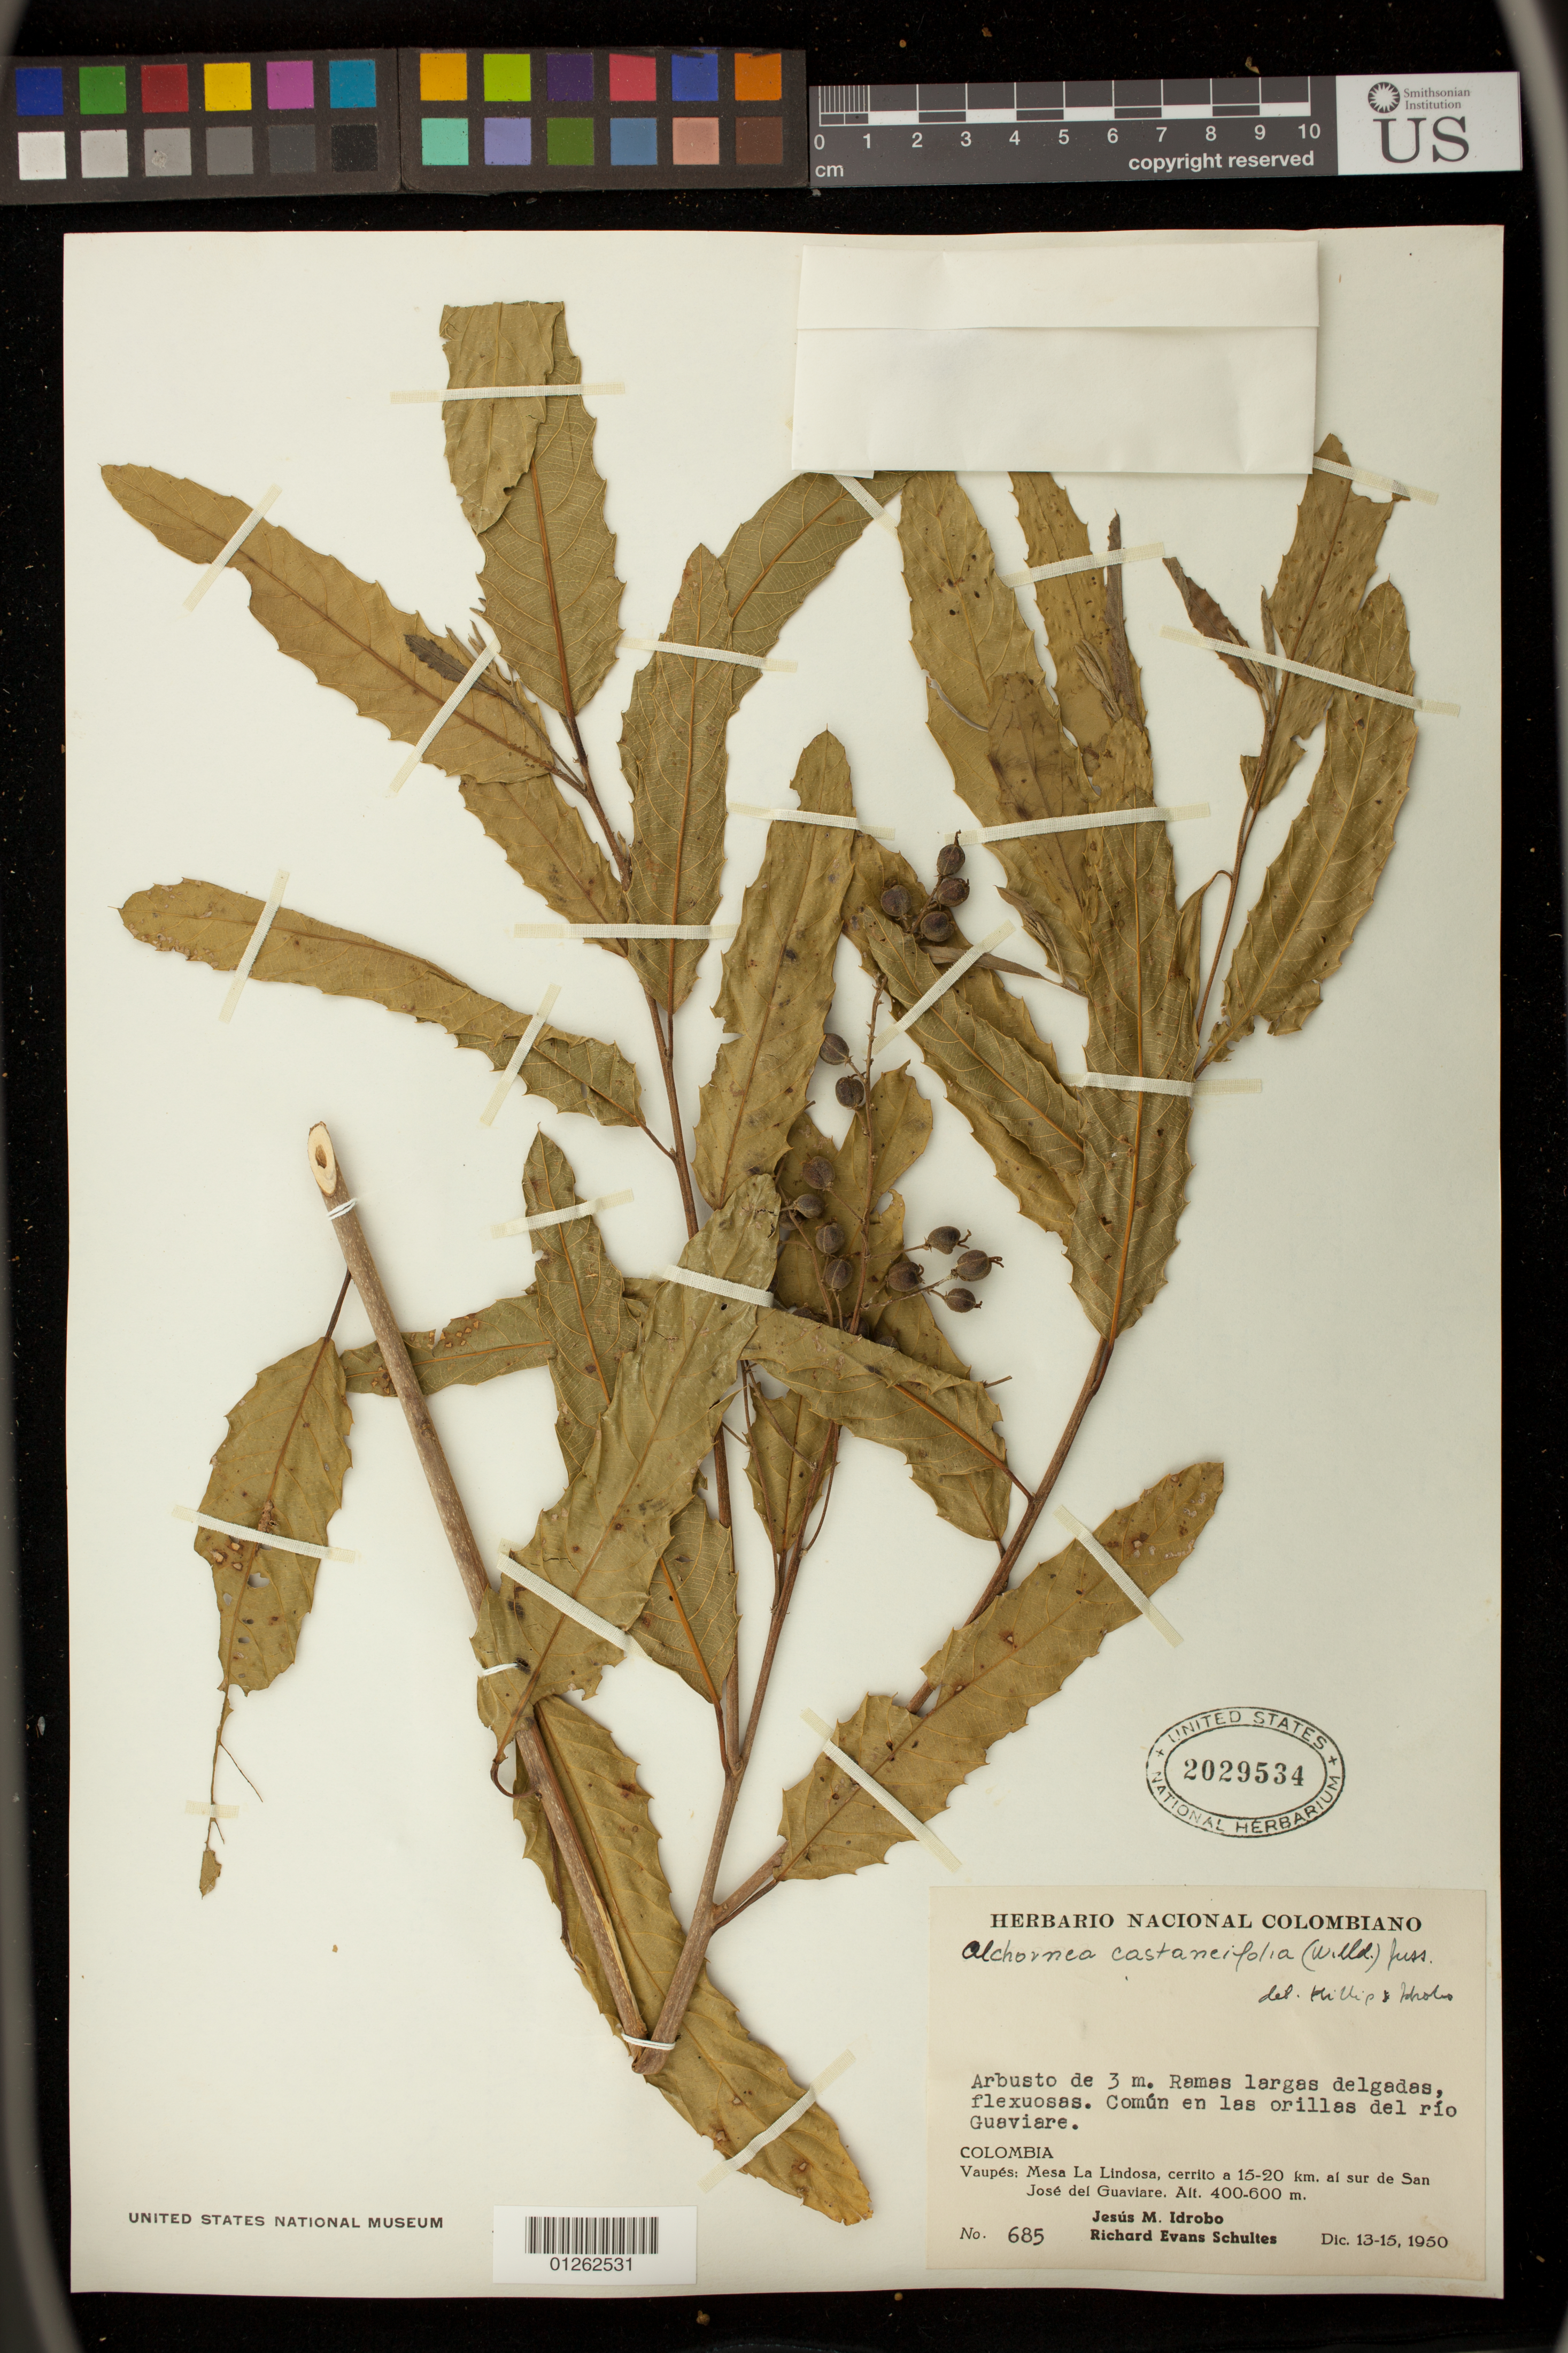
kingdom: Plantae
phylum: Tracheophyta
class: Magnoliopsida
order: Malpighiales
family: Euphorbiaceae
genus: Alchornea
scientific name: Alchornea castaneifolia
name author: (Willd.) A. Juss.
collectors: J. M. Idrobo & R. E. Schultes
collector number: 685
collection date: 1950-12-13/1950-12-15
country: Colombia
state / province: Guaviare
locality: Vaupes: Mesa La Lindosa, cerrito a 15-20 km. al sur de San Jose del Guaviare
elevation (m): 400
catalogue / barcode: US 2029534